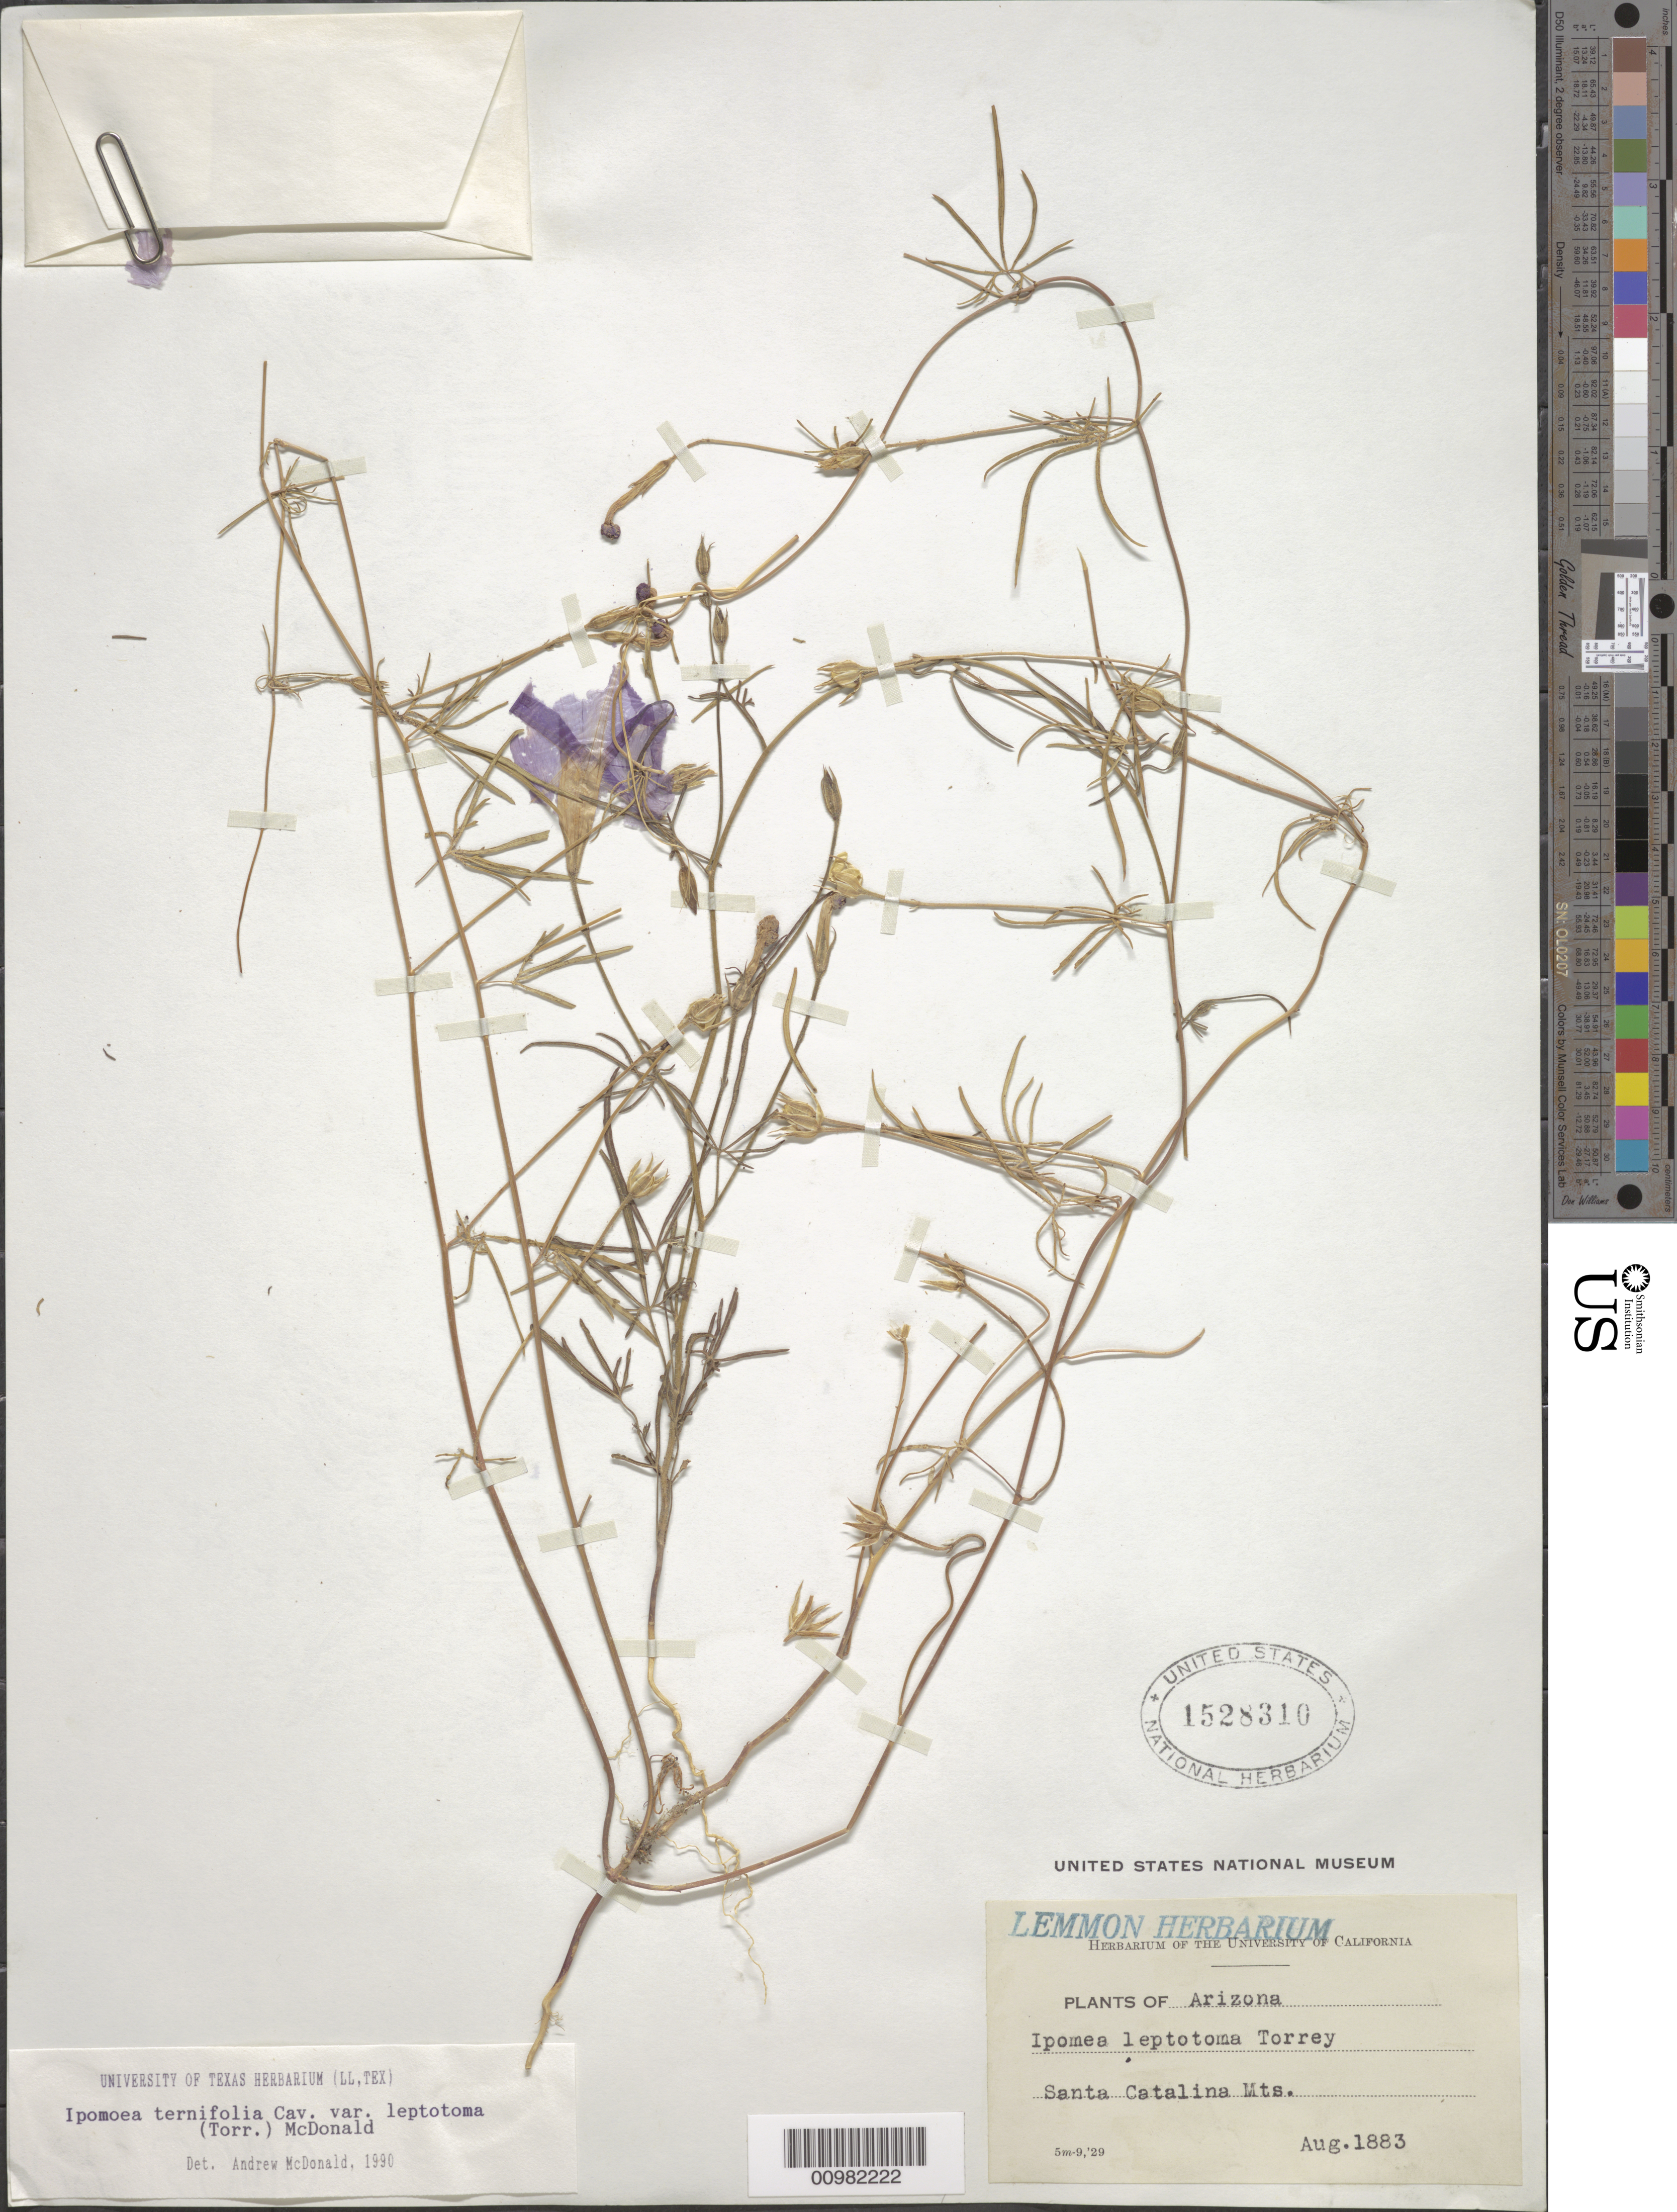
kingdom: Plantae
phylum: Tracheophyta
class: Magnoliopsida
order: Solanales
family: Convolvulaceae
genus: Ipomoea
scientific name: Ipomoea ternifolia var. leptotoma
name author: (Torr.) J.A. McDonald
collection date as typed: Aug 1883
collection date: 1883-08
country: United States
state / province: Arizona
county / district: Pima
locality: Santa Catalina Mts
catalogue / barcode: US 1528310